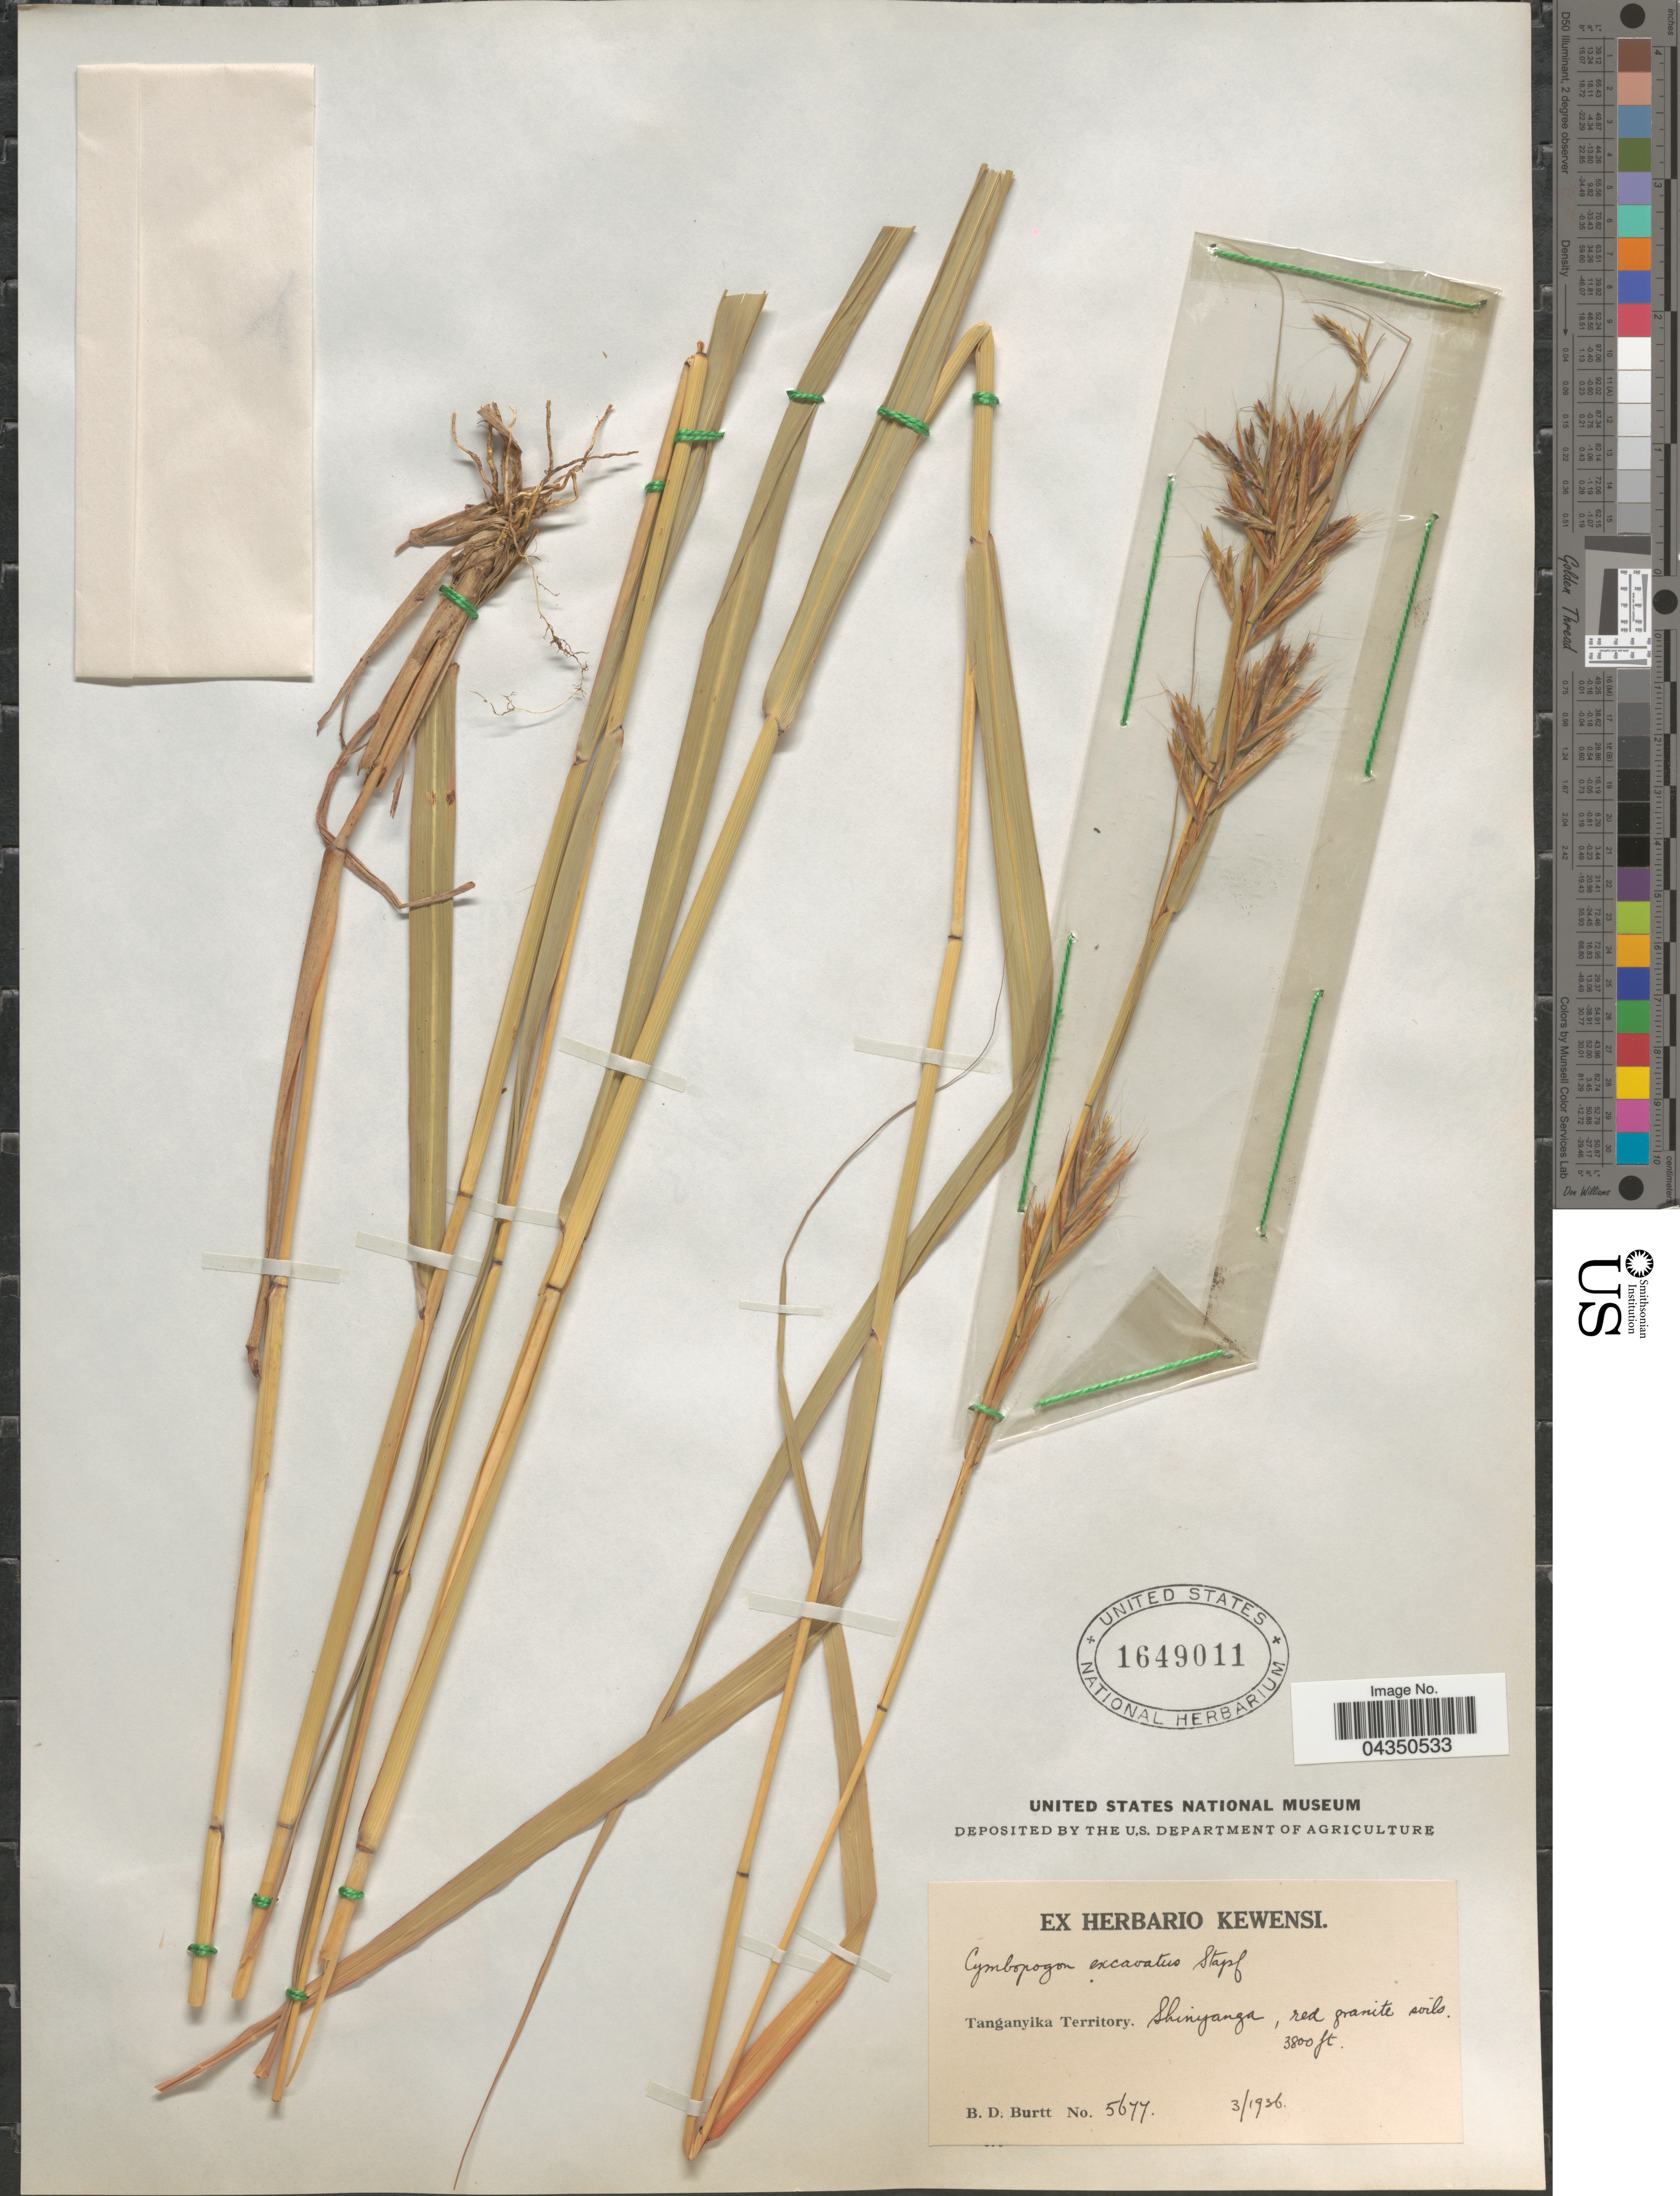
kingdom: Plantae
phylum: Tracheophyta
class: Liliopsida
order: Poales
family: Poaceae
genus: Cymbopogon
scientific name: Cymbopogon caesius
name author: (Nees ex Hook. & Arn.) Stapf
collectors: B. D. Burtt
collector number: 5677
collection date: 1936-03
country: Tanzania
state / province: Shinyanga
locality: Tanganyika Territory.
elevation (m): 1158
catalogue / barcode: US 1649011